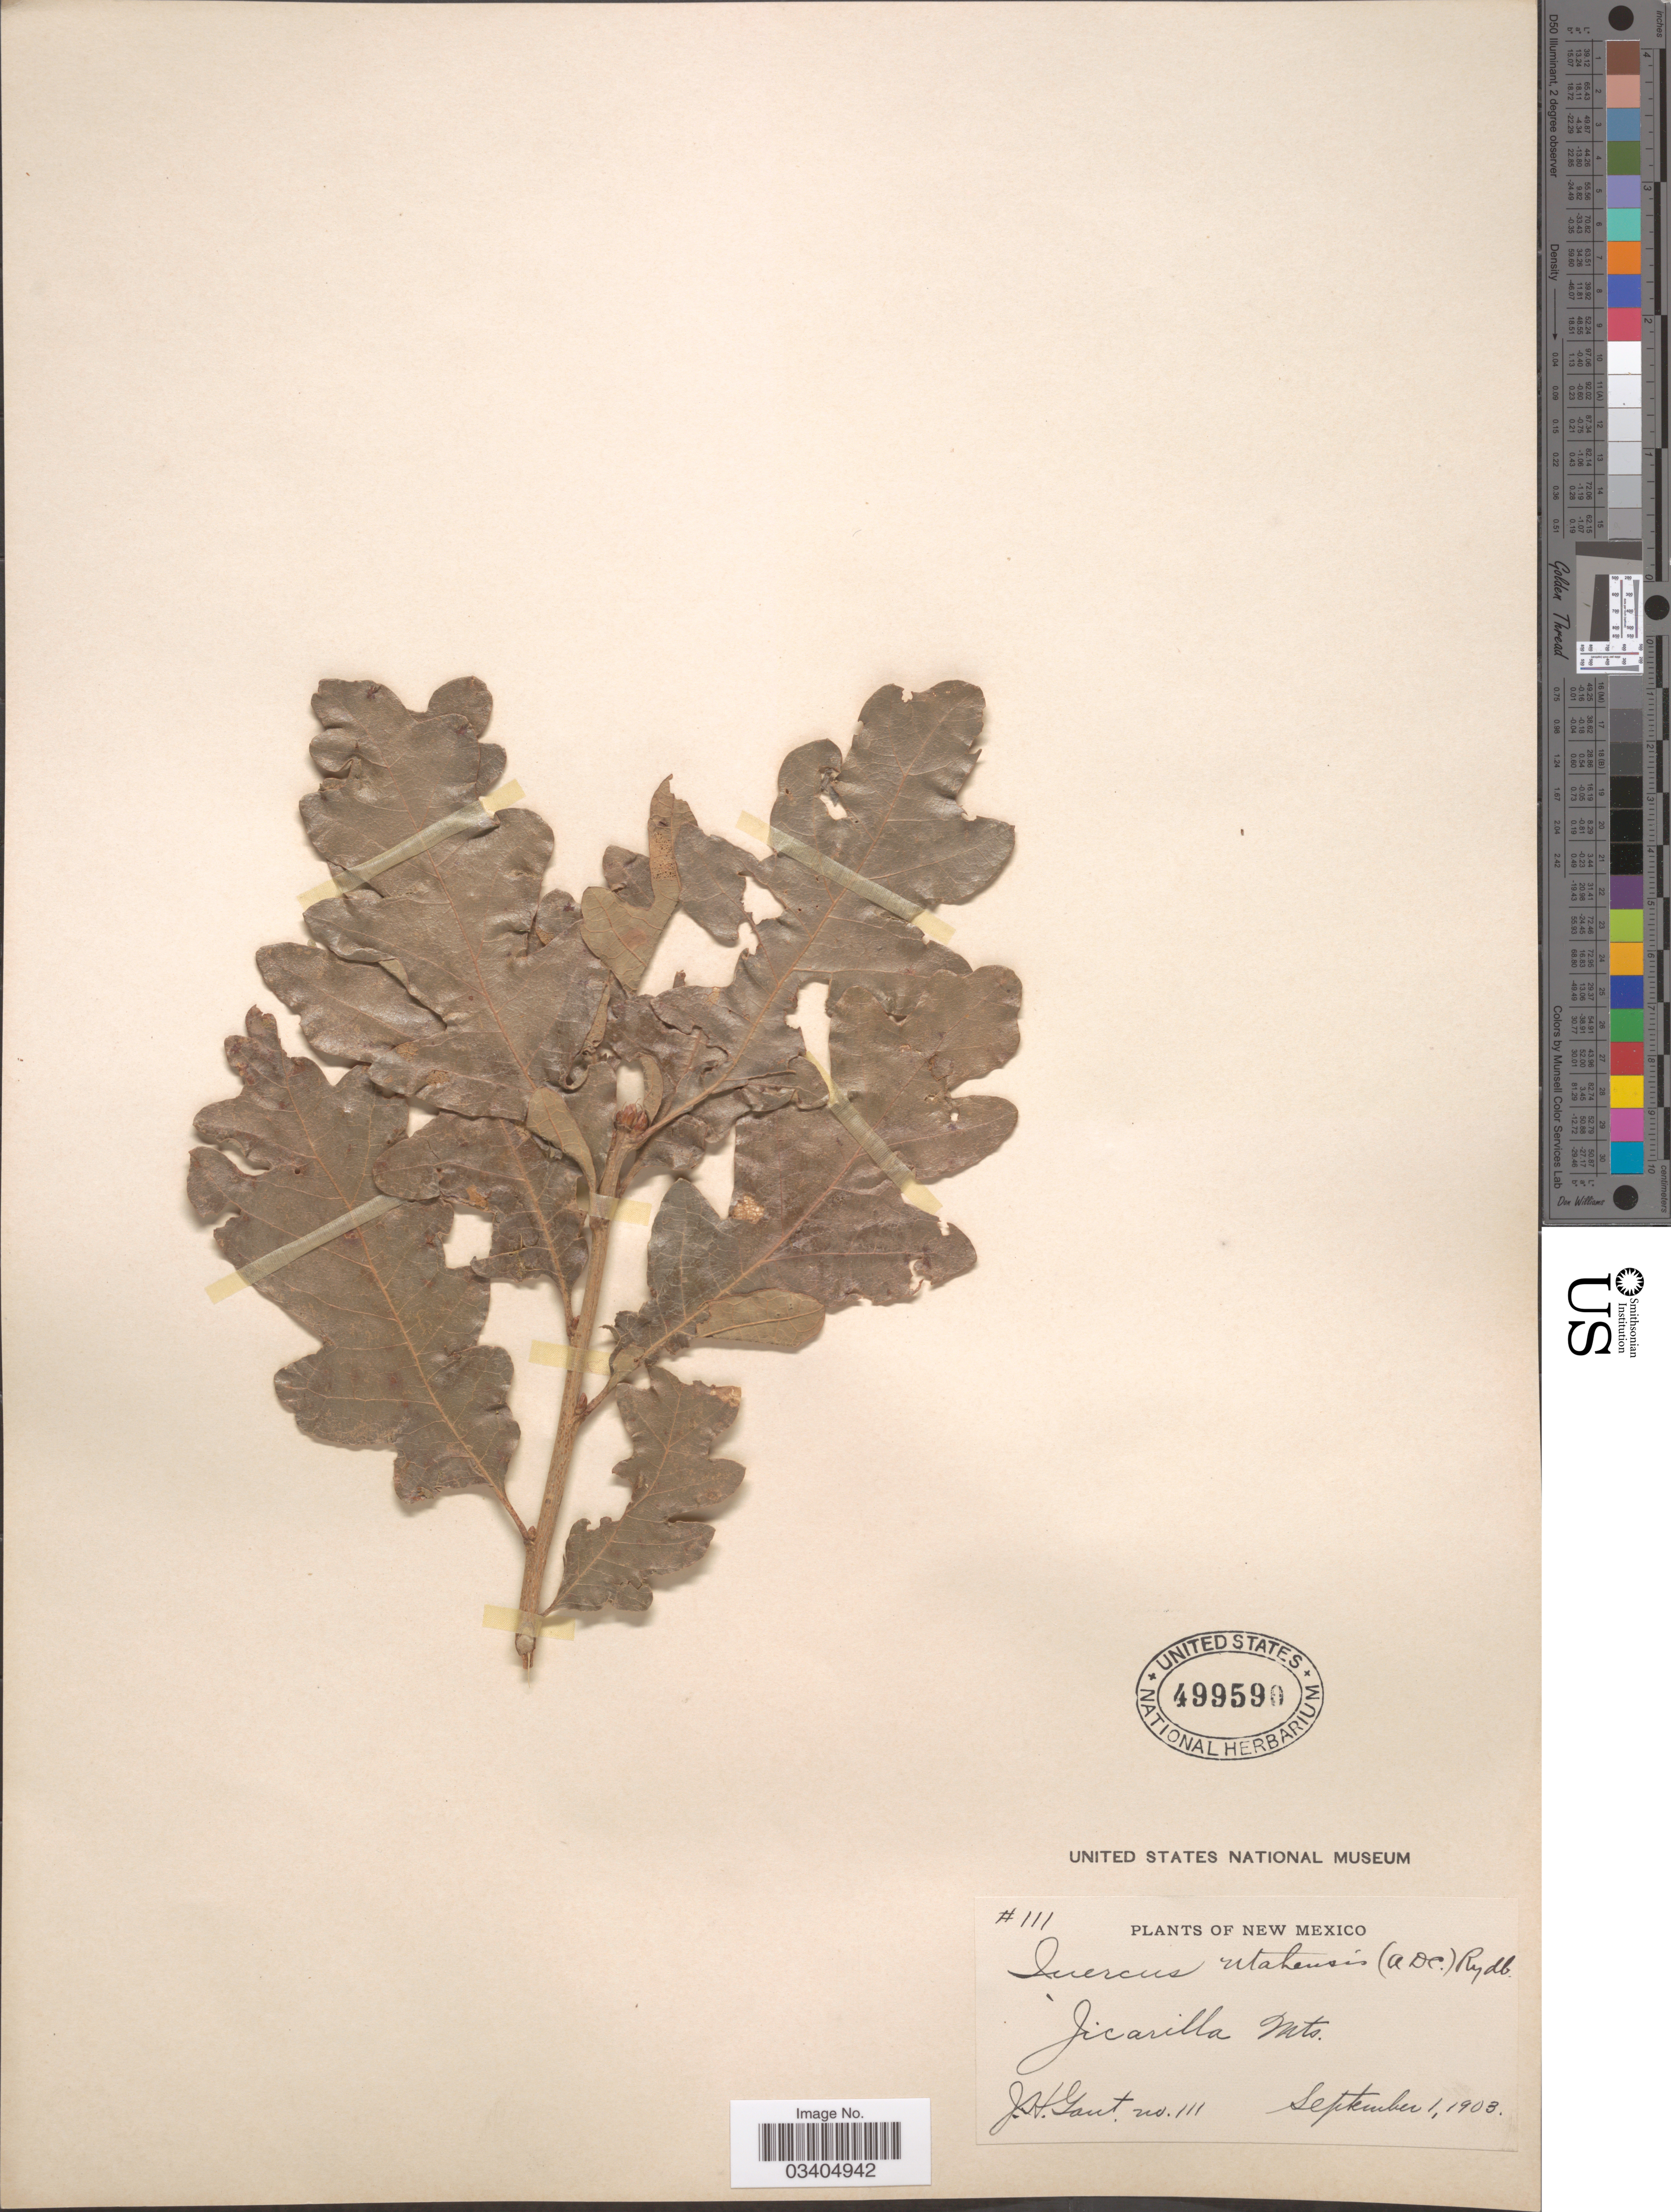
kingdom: Plantae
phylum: Tracheophyta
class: Magnoliopsida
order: Fagales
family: Fagaceae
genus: Quercus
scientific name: Quercus gambelii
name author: Nutt.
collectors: J. Gant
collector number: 111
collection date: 1903-09-01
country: United States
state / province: New Mexico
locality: Jicarilla Mts.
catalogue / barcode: US 499590